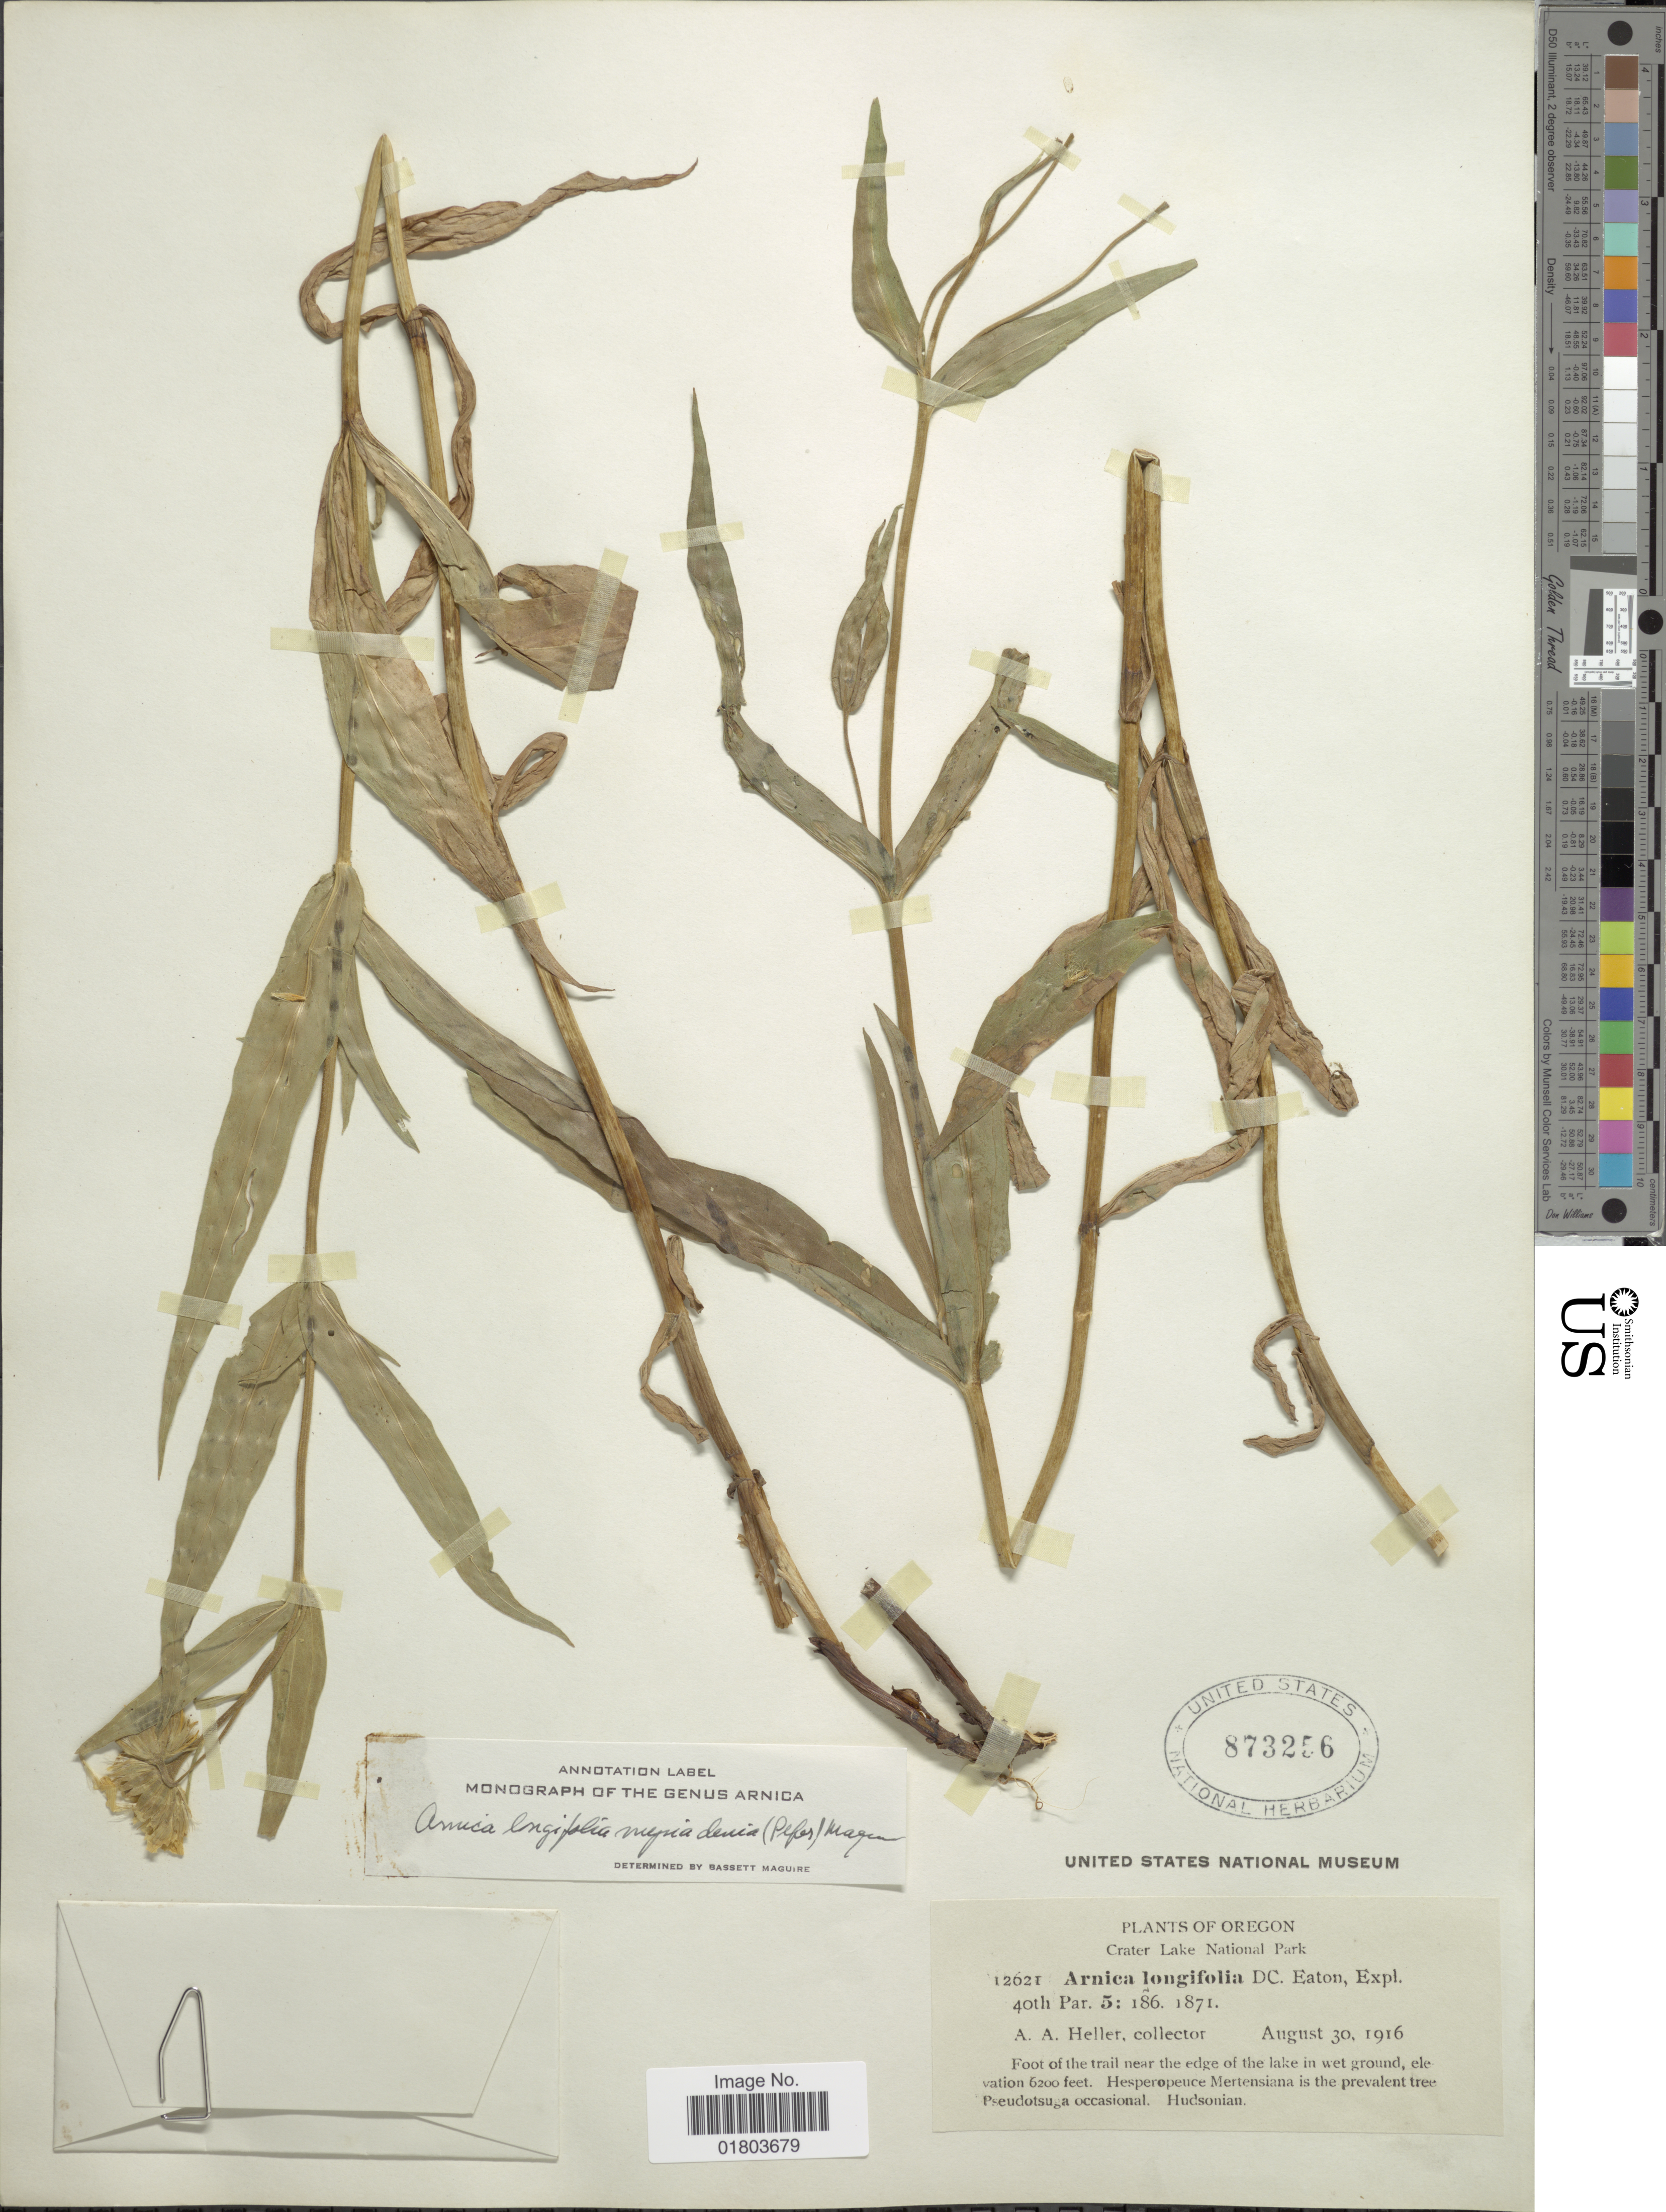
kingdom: Plantae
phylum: Tracheophyta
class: Magnoliopsida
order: Asterales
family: Asteraceae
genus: Arnica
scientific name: Arnica longifolia subsp. myriadenia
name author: (Piper) Maguire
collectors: A. A. Heller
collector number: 12621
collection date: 1916-08-30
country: United States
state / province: Oregon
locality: Crater Lake National Park, Foot of the trail near the edge of the lake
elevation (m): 1890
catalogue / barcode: US 873256